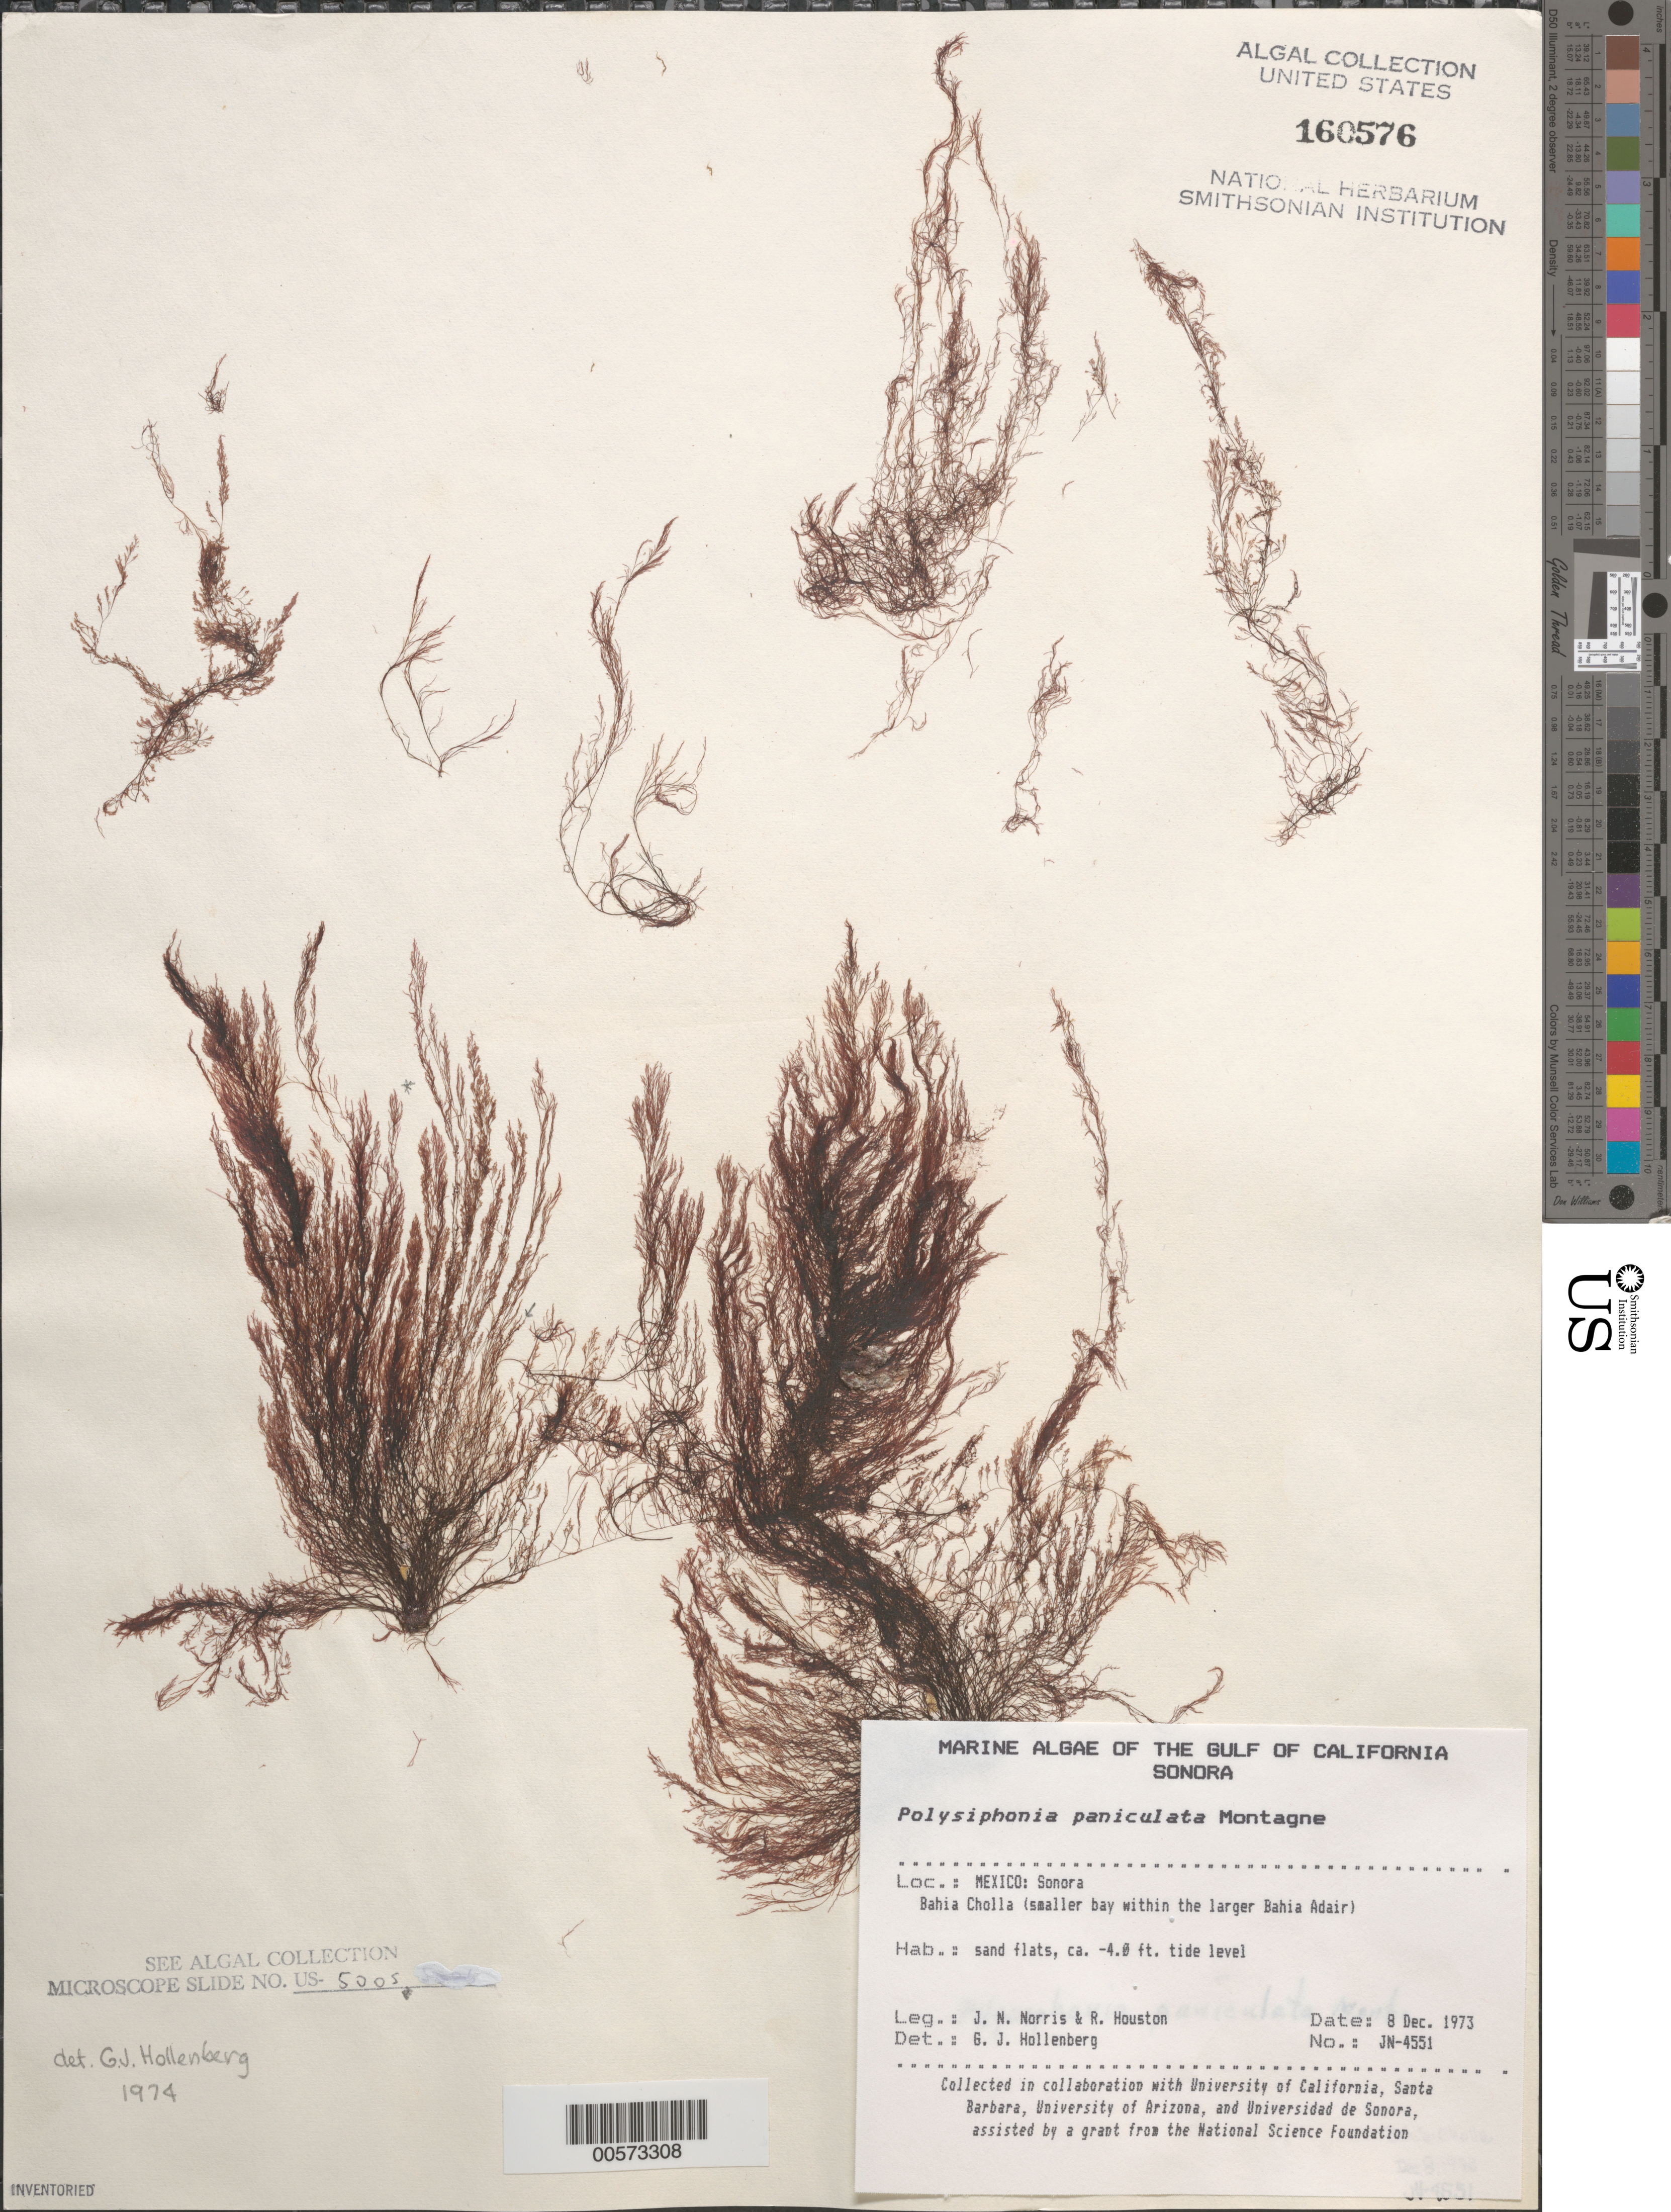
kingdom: Plantae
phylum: Rhodophyta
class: Florideophyceae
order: Ceramiales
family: Rhodomelaceae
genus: Eutrichosiphonia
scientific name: Eutrichosiphonia paniculata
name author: (Mont.) D.E.Bustamante & T.O. Cho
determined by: Algae name updating Project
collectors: J. N. Norris & R. Houston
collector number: JN-4551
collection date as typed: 08 Dec 1973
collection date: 1973-12-08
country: Mexico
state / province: Sonora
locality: Bahia Cholla, Bahia Adair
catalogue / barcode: US 160576